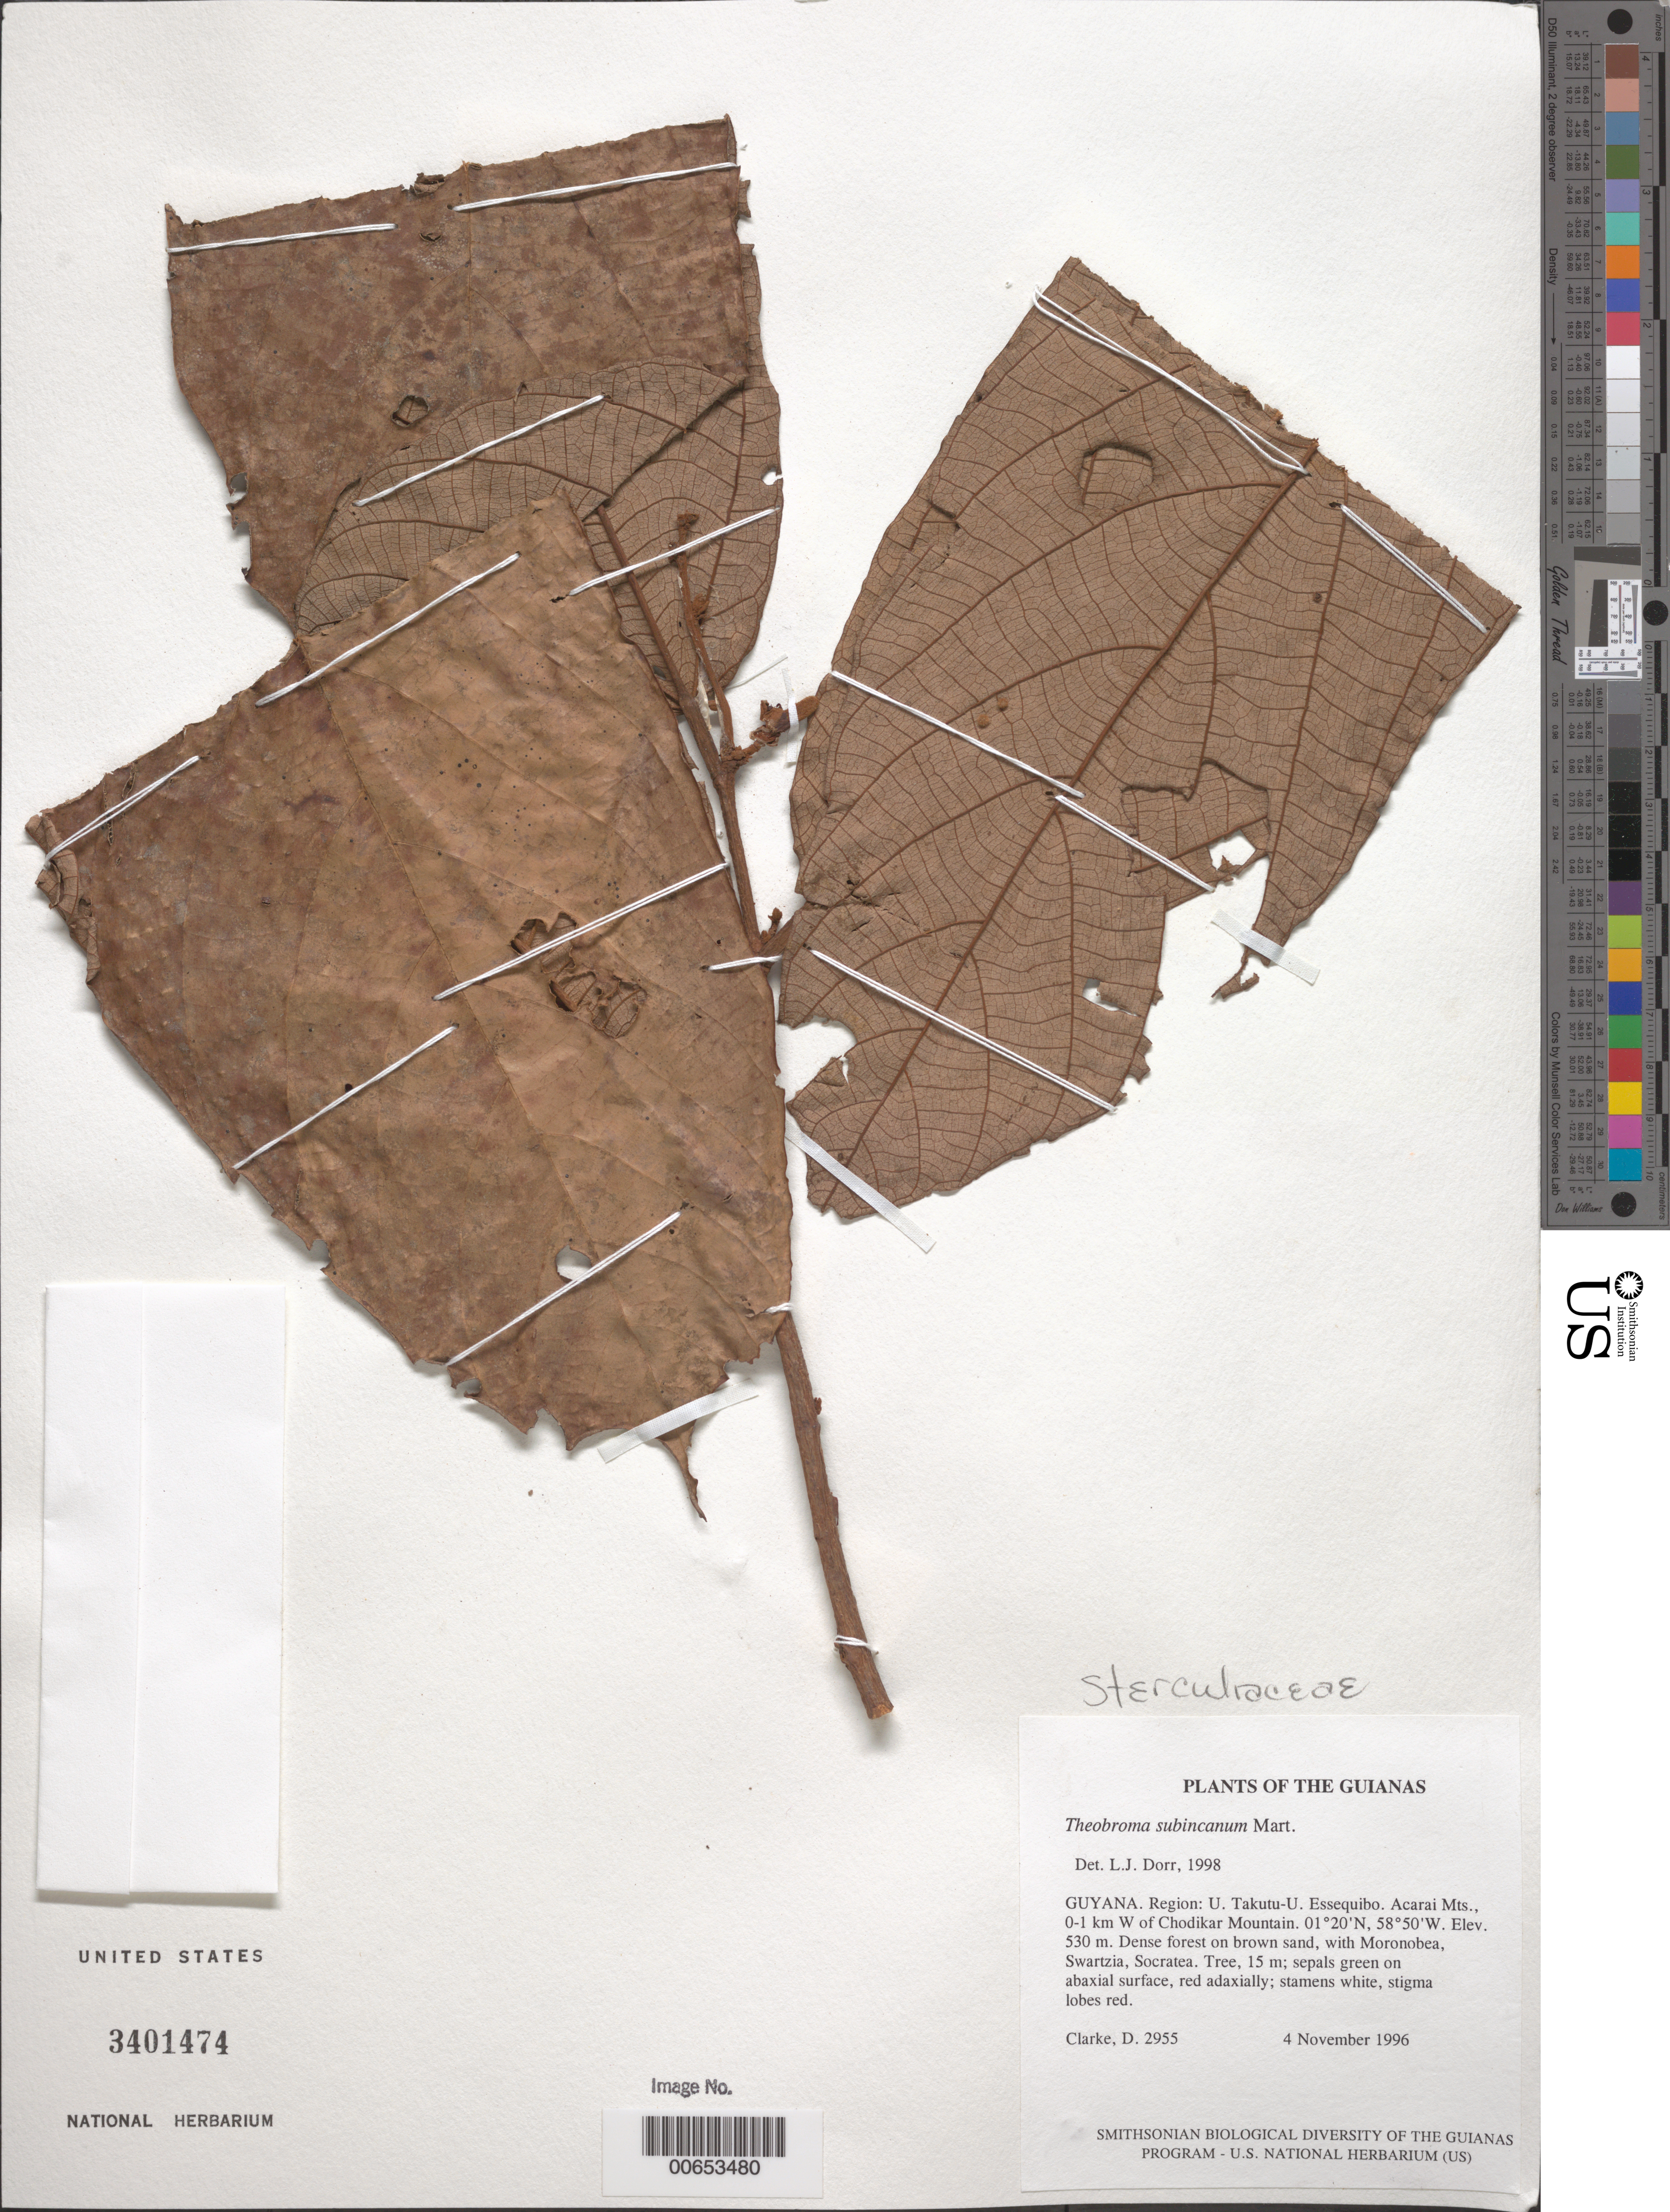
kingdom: Plantae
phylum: Tracheophyta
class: Magnoliopsida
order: Malvales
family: Malvaceae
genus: Theobroma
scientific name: Theobroma subincanum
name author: Mart.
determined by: Dorr, L. J., (BOT), Smithsonian Institution - National Museum of Natural History (UNITED STATES)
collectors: H. D. Clarke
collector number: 2955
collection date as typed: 4 November 1996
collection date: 1996-11-04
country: Guyana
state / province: U. Takutu-U. Essequibo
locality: Acarai Mts., 0-1 km W of Chodikar Mountain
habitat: Dense forest on brown sand, with Moronobea, Swartzia, Socratea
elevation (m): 530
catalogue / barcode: US 3401474